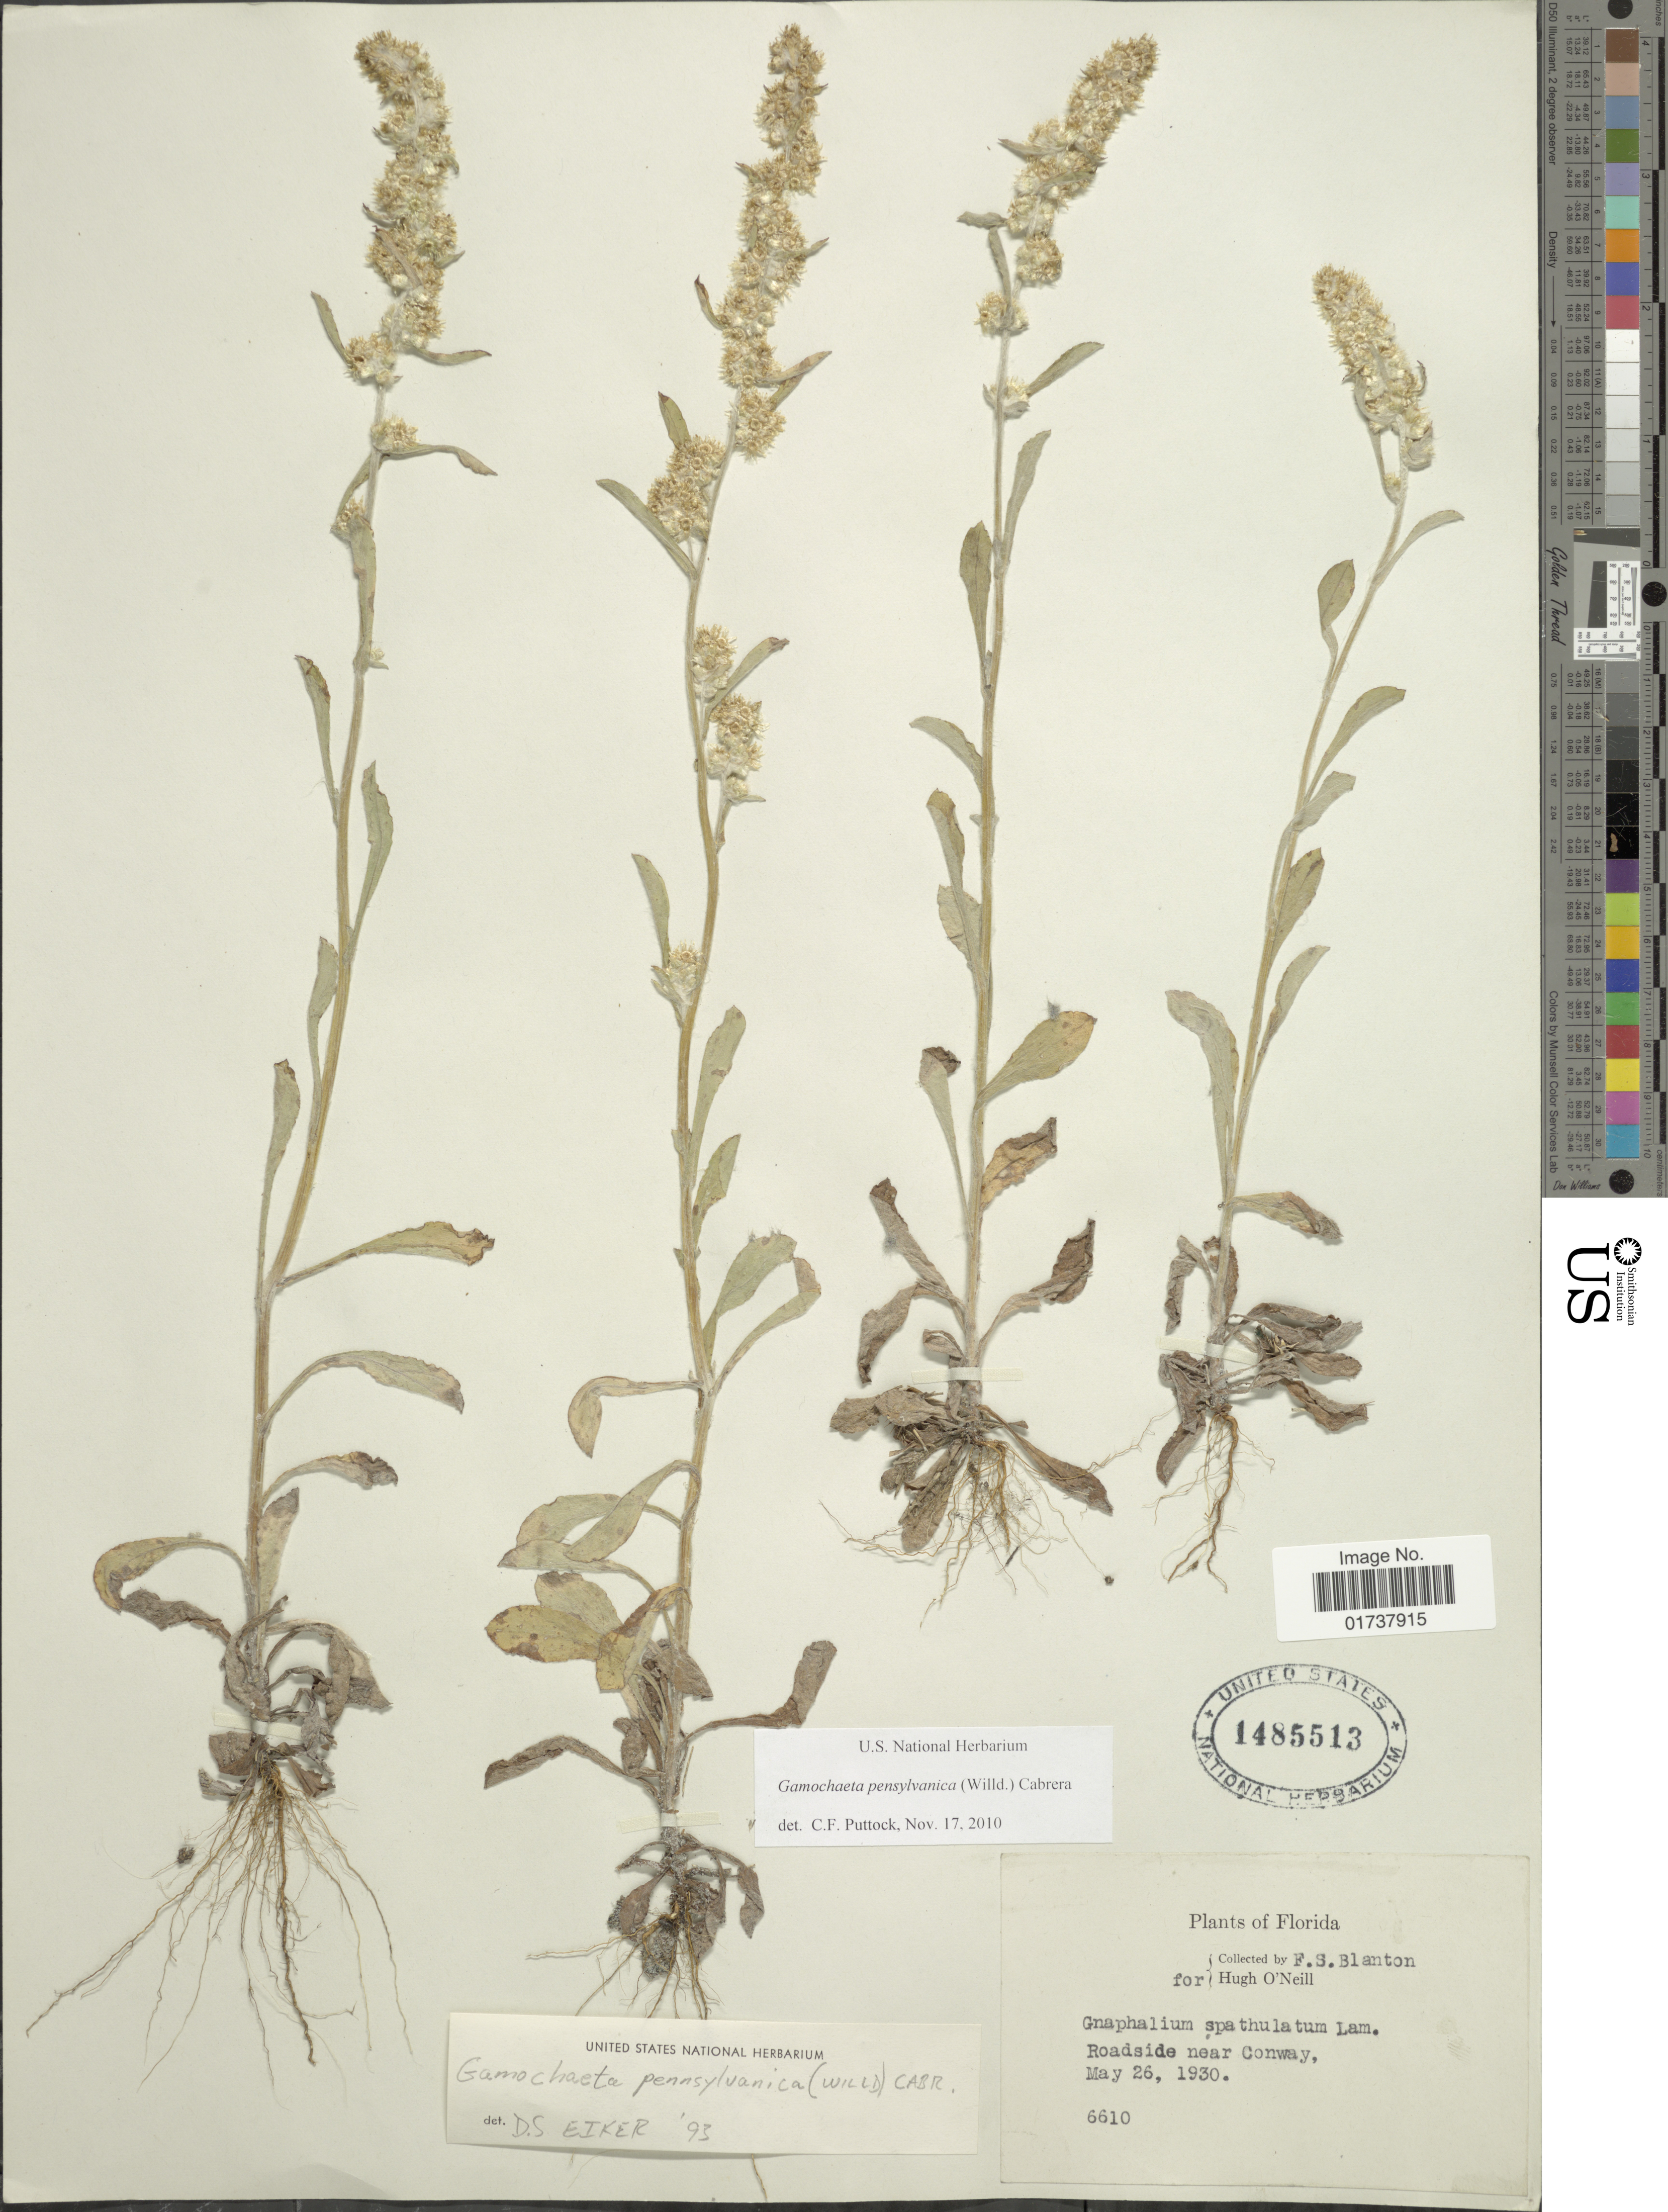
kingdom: Plantae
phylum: Tracheophyta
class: Magnoliopsida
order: Asterales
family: Asteraceae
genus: Gamochaeta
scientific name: Gamochaeta pensylvanica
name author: (Willd.) Cabrera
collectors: F. S. Blanton & H. O'Neill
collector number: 6610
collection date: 1930-05-26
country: United States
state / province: Florida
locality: Roadside near Conway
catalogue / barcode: US 1485513